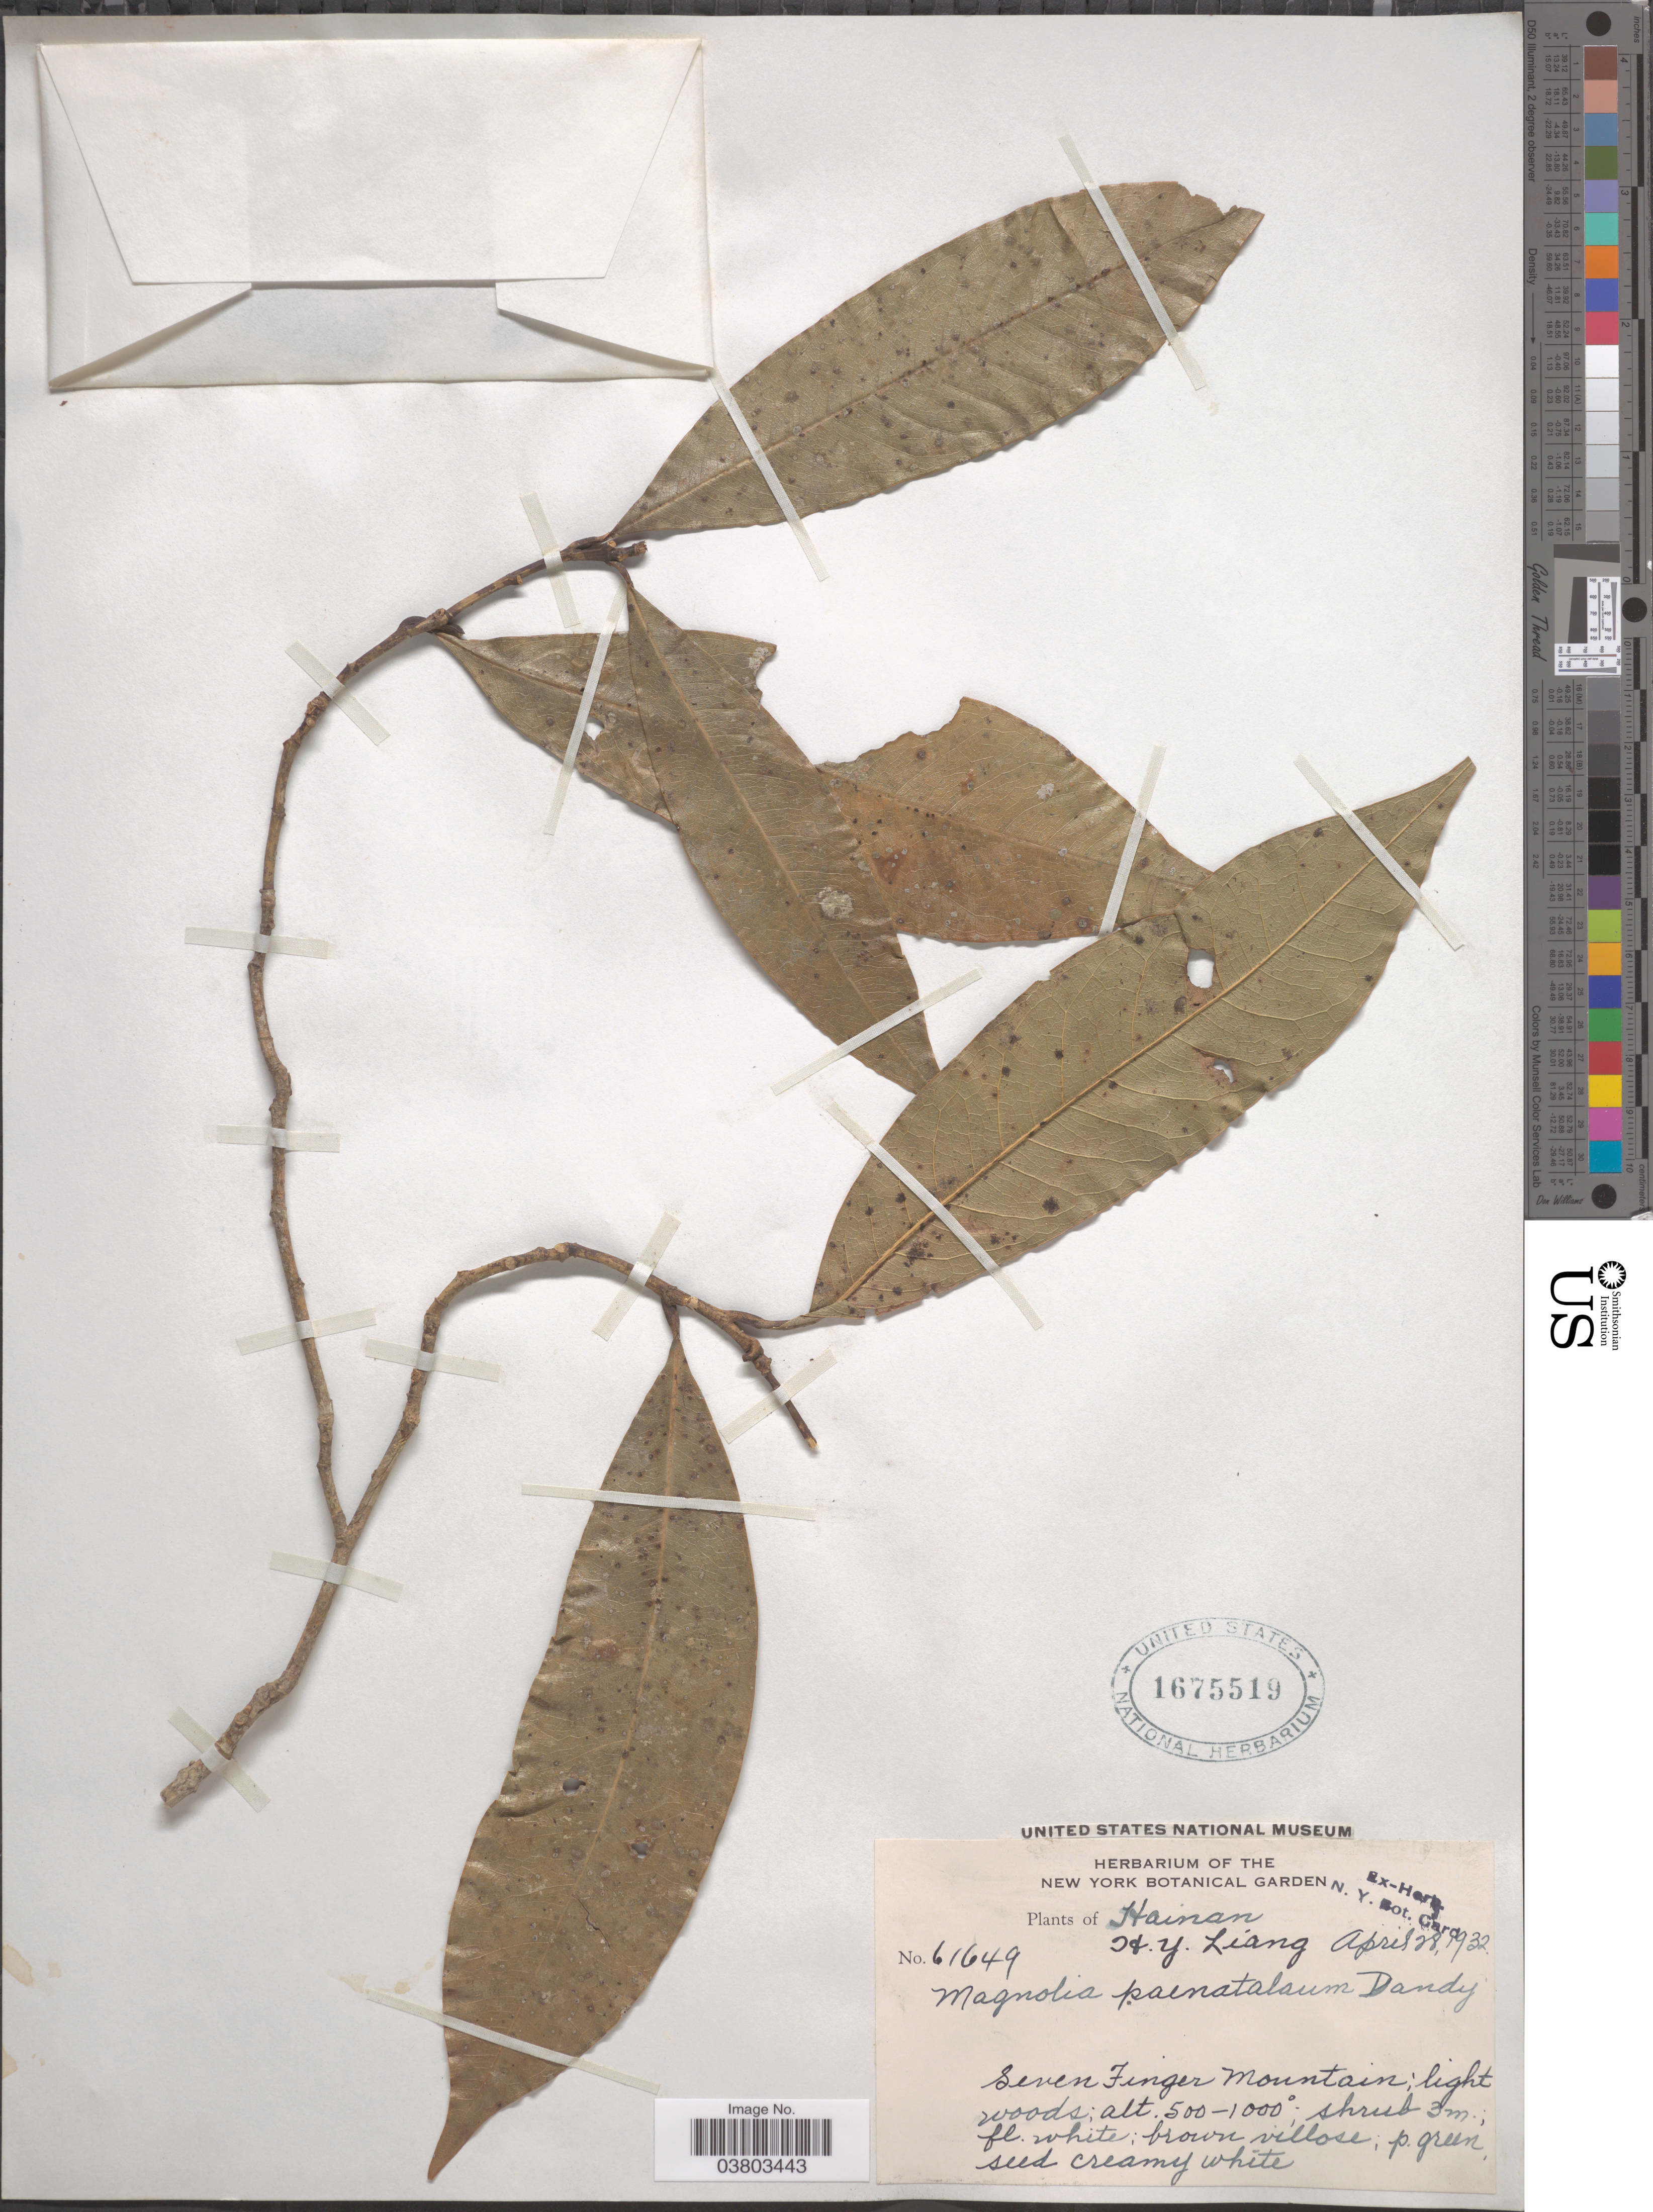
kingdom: Plantae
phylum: Tracheophyta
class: Magnoliopsida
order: Magnoliales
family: Magnoliaceae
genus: Magnolia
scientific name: Magnolia paenetalauma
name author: Dandy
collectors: H. Y. Liang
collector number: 61649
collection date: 1932-04-28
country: China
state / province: Hainan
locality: Seven Finger Mountain.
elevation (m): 152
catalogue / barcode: US 1675519